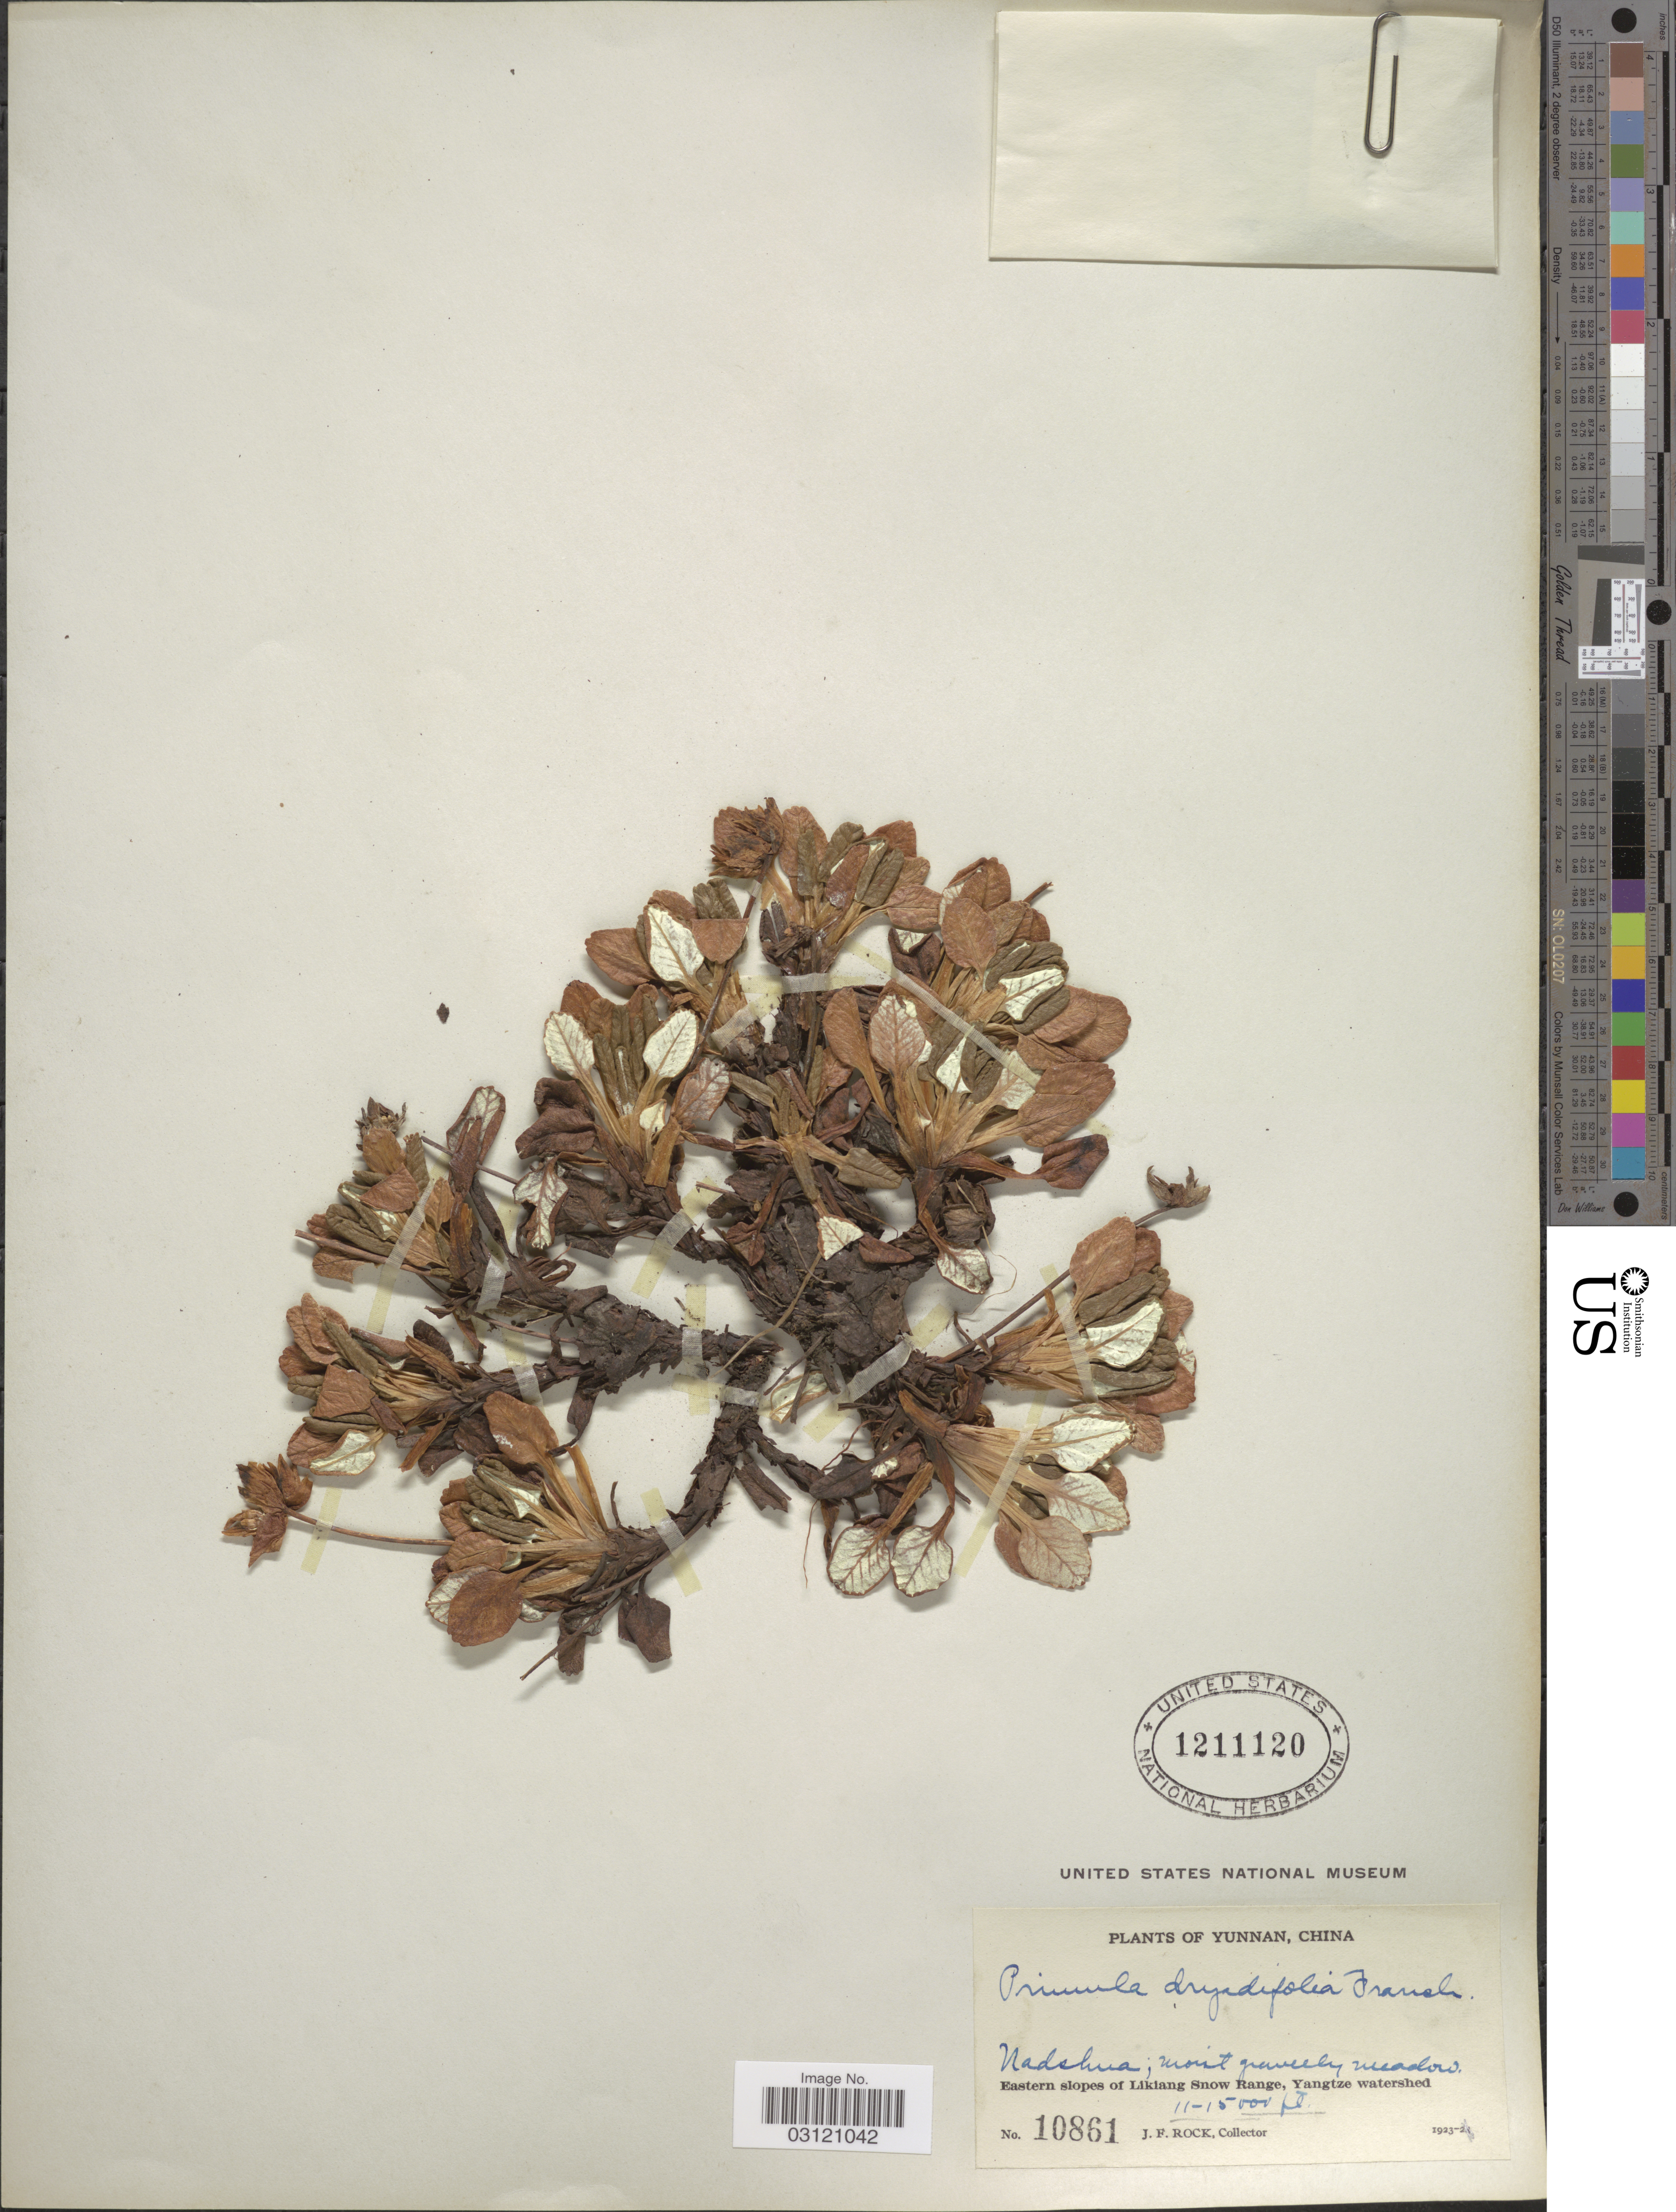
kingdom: Plantae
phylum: Tracheophyta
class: Magnoliopsida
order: Ericales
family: Primulaceae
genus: Primula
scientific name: Primula dryadifolia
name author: Franch.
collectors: J. Rock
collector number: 10861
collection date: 1923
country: China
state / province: Yunnan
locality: Nadshua; Eastern slopes of Likiang Snow Range, Yangtze watershed.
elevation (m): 3353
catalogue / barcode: US 1211120